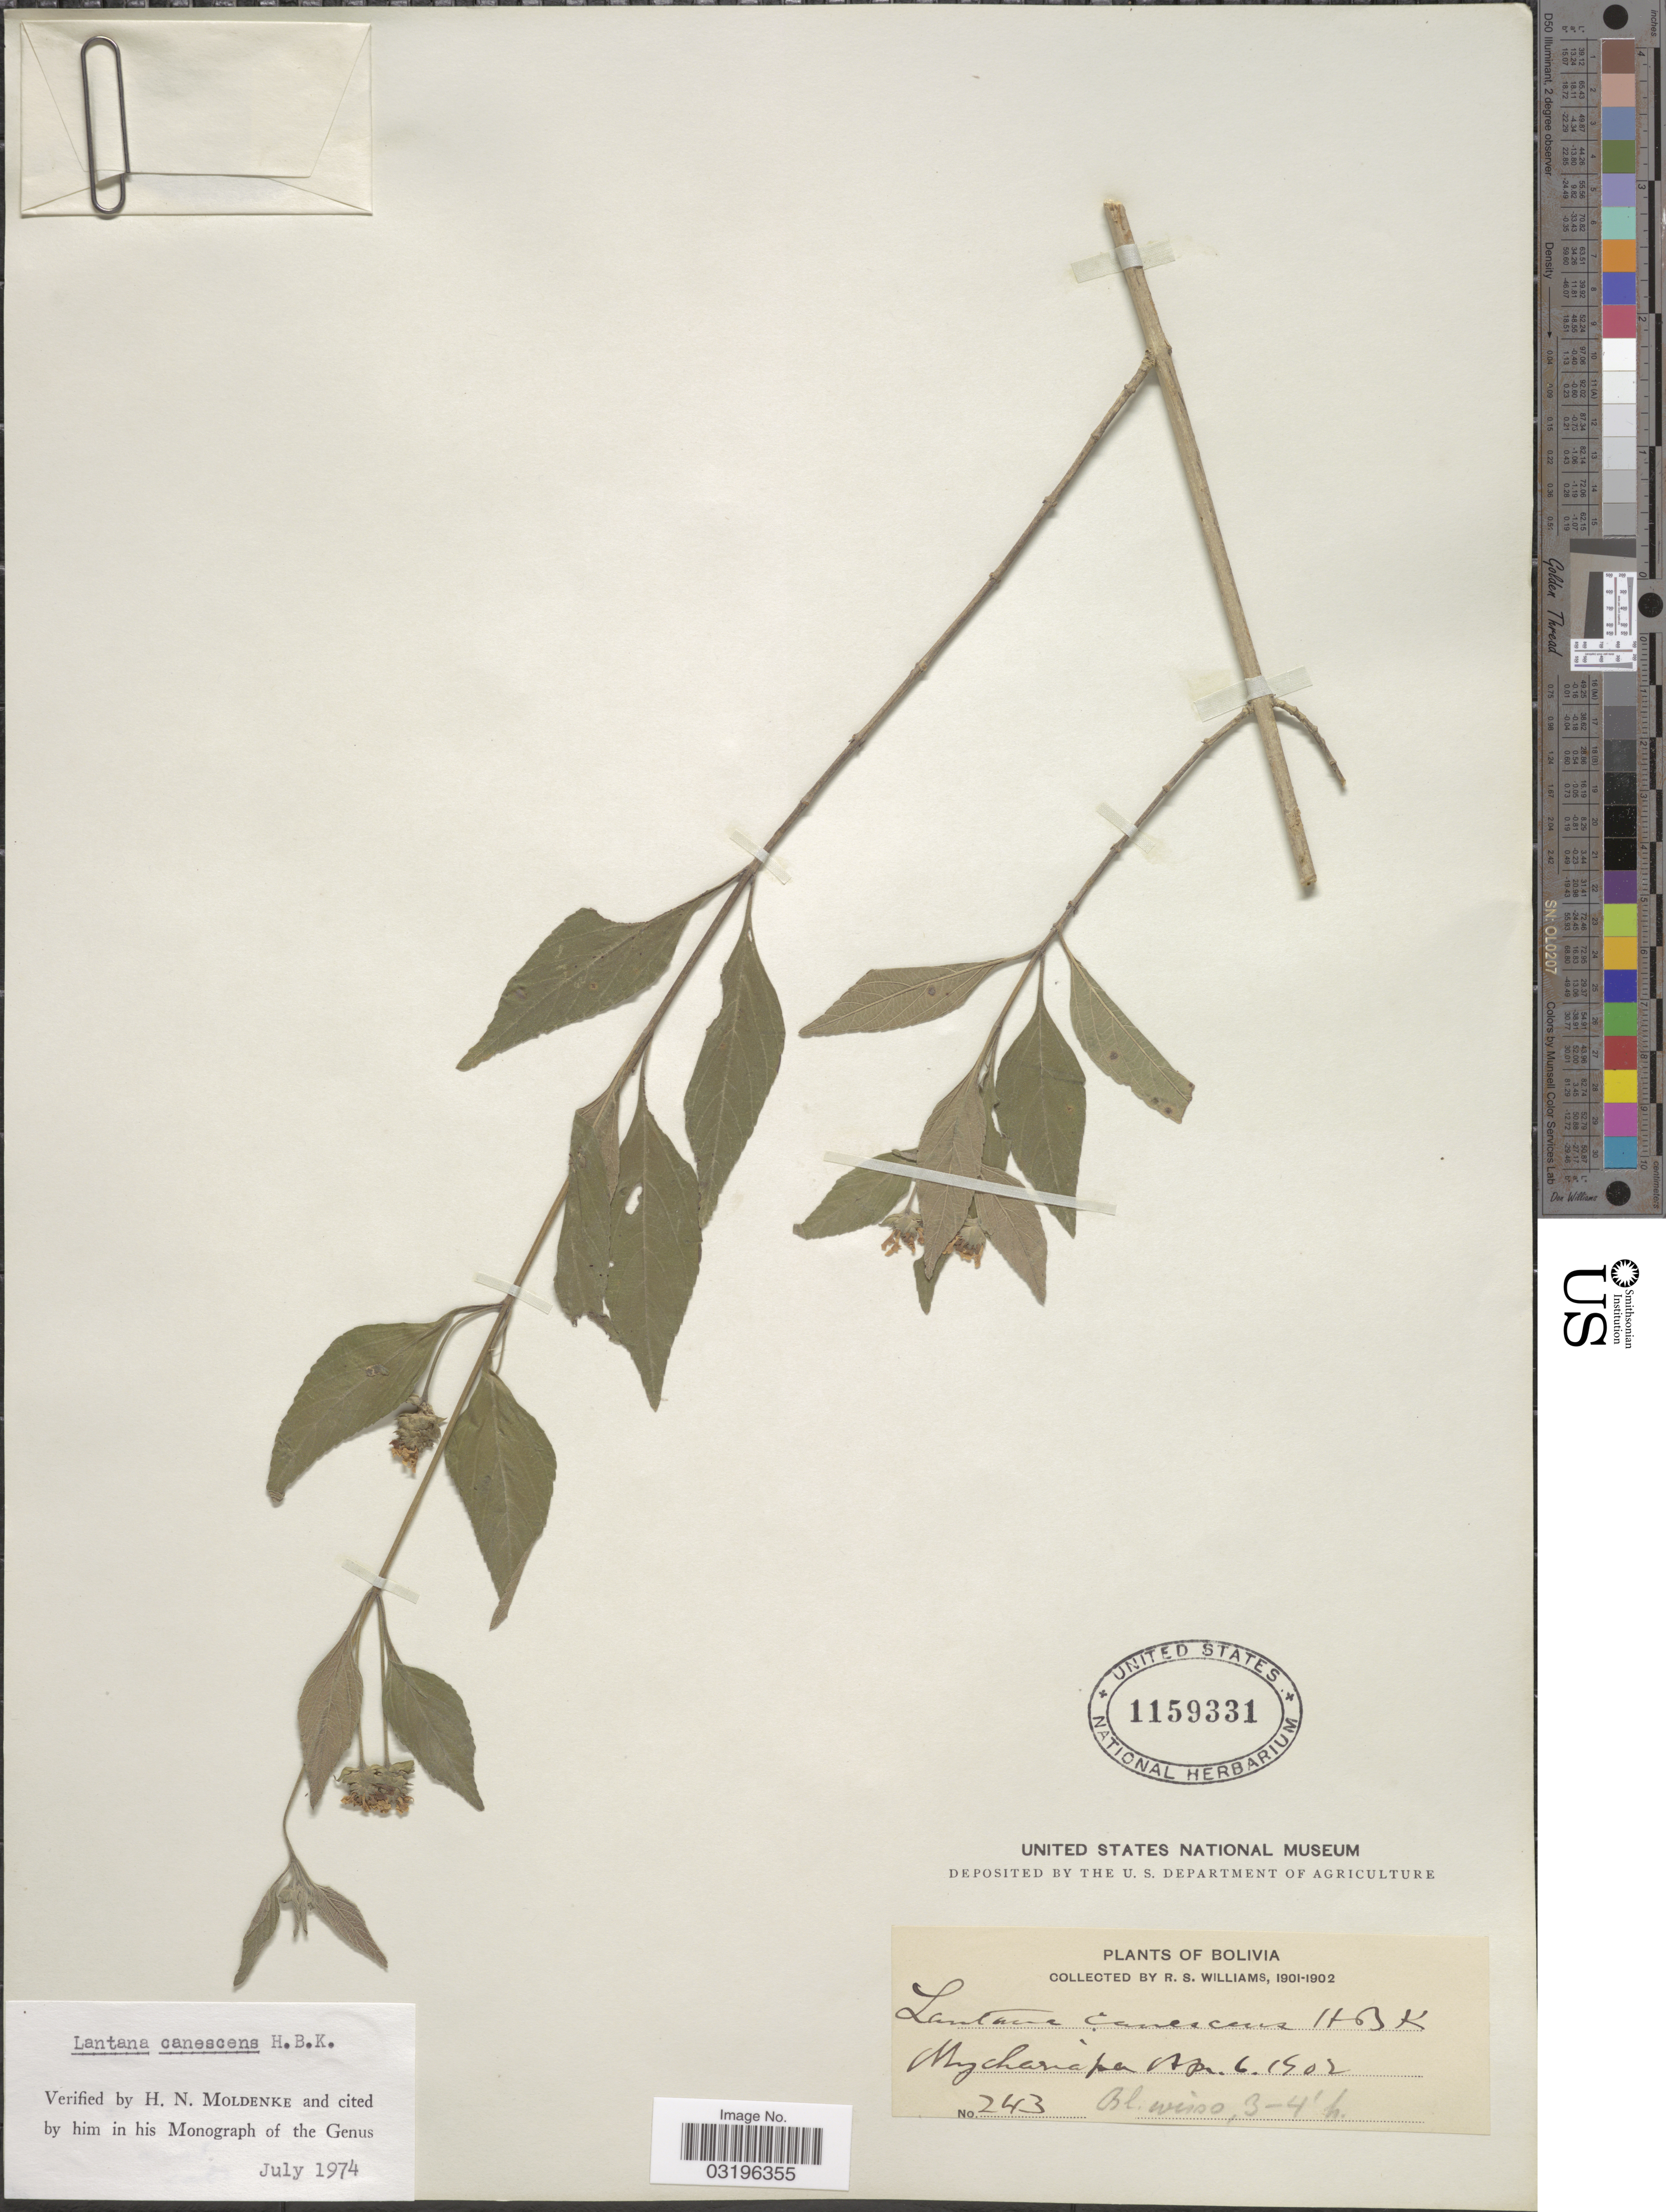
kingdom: Plantae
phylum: Tracheophyta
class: Magnoliopsida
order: Lamiales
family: Verbenaceae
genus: Lantana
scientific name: Lantana canescens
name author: Kunth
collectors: R. S. Williams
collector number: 243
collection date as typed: Apr. 6, 1902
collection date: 1902-04-06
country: Bolivia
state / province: La Paz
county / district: Franz Tamayo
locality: Machariapa (NE of Apolo)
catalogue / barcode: US 1159331